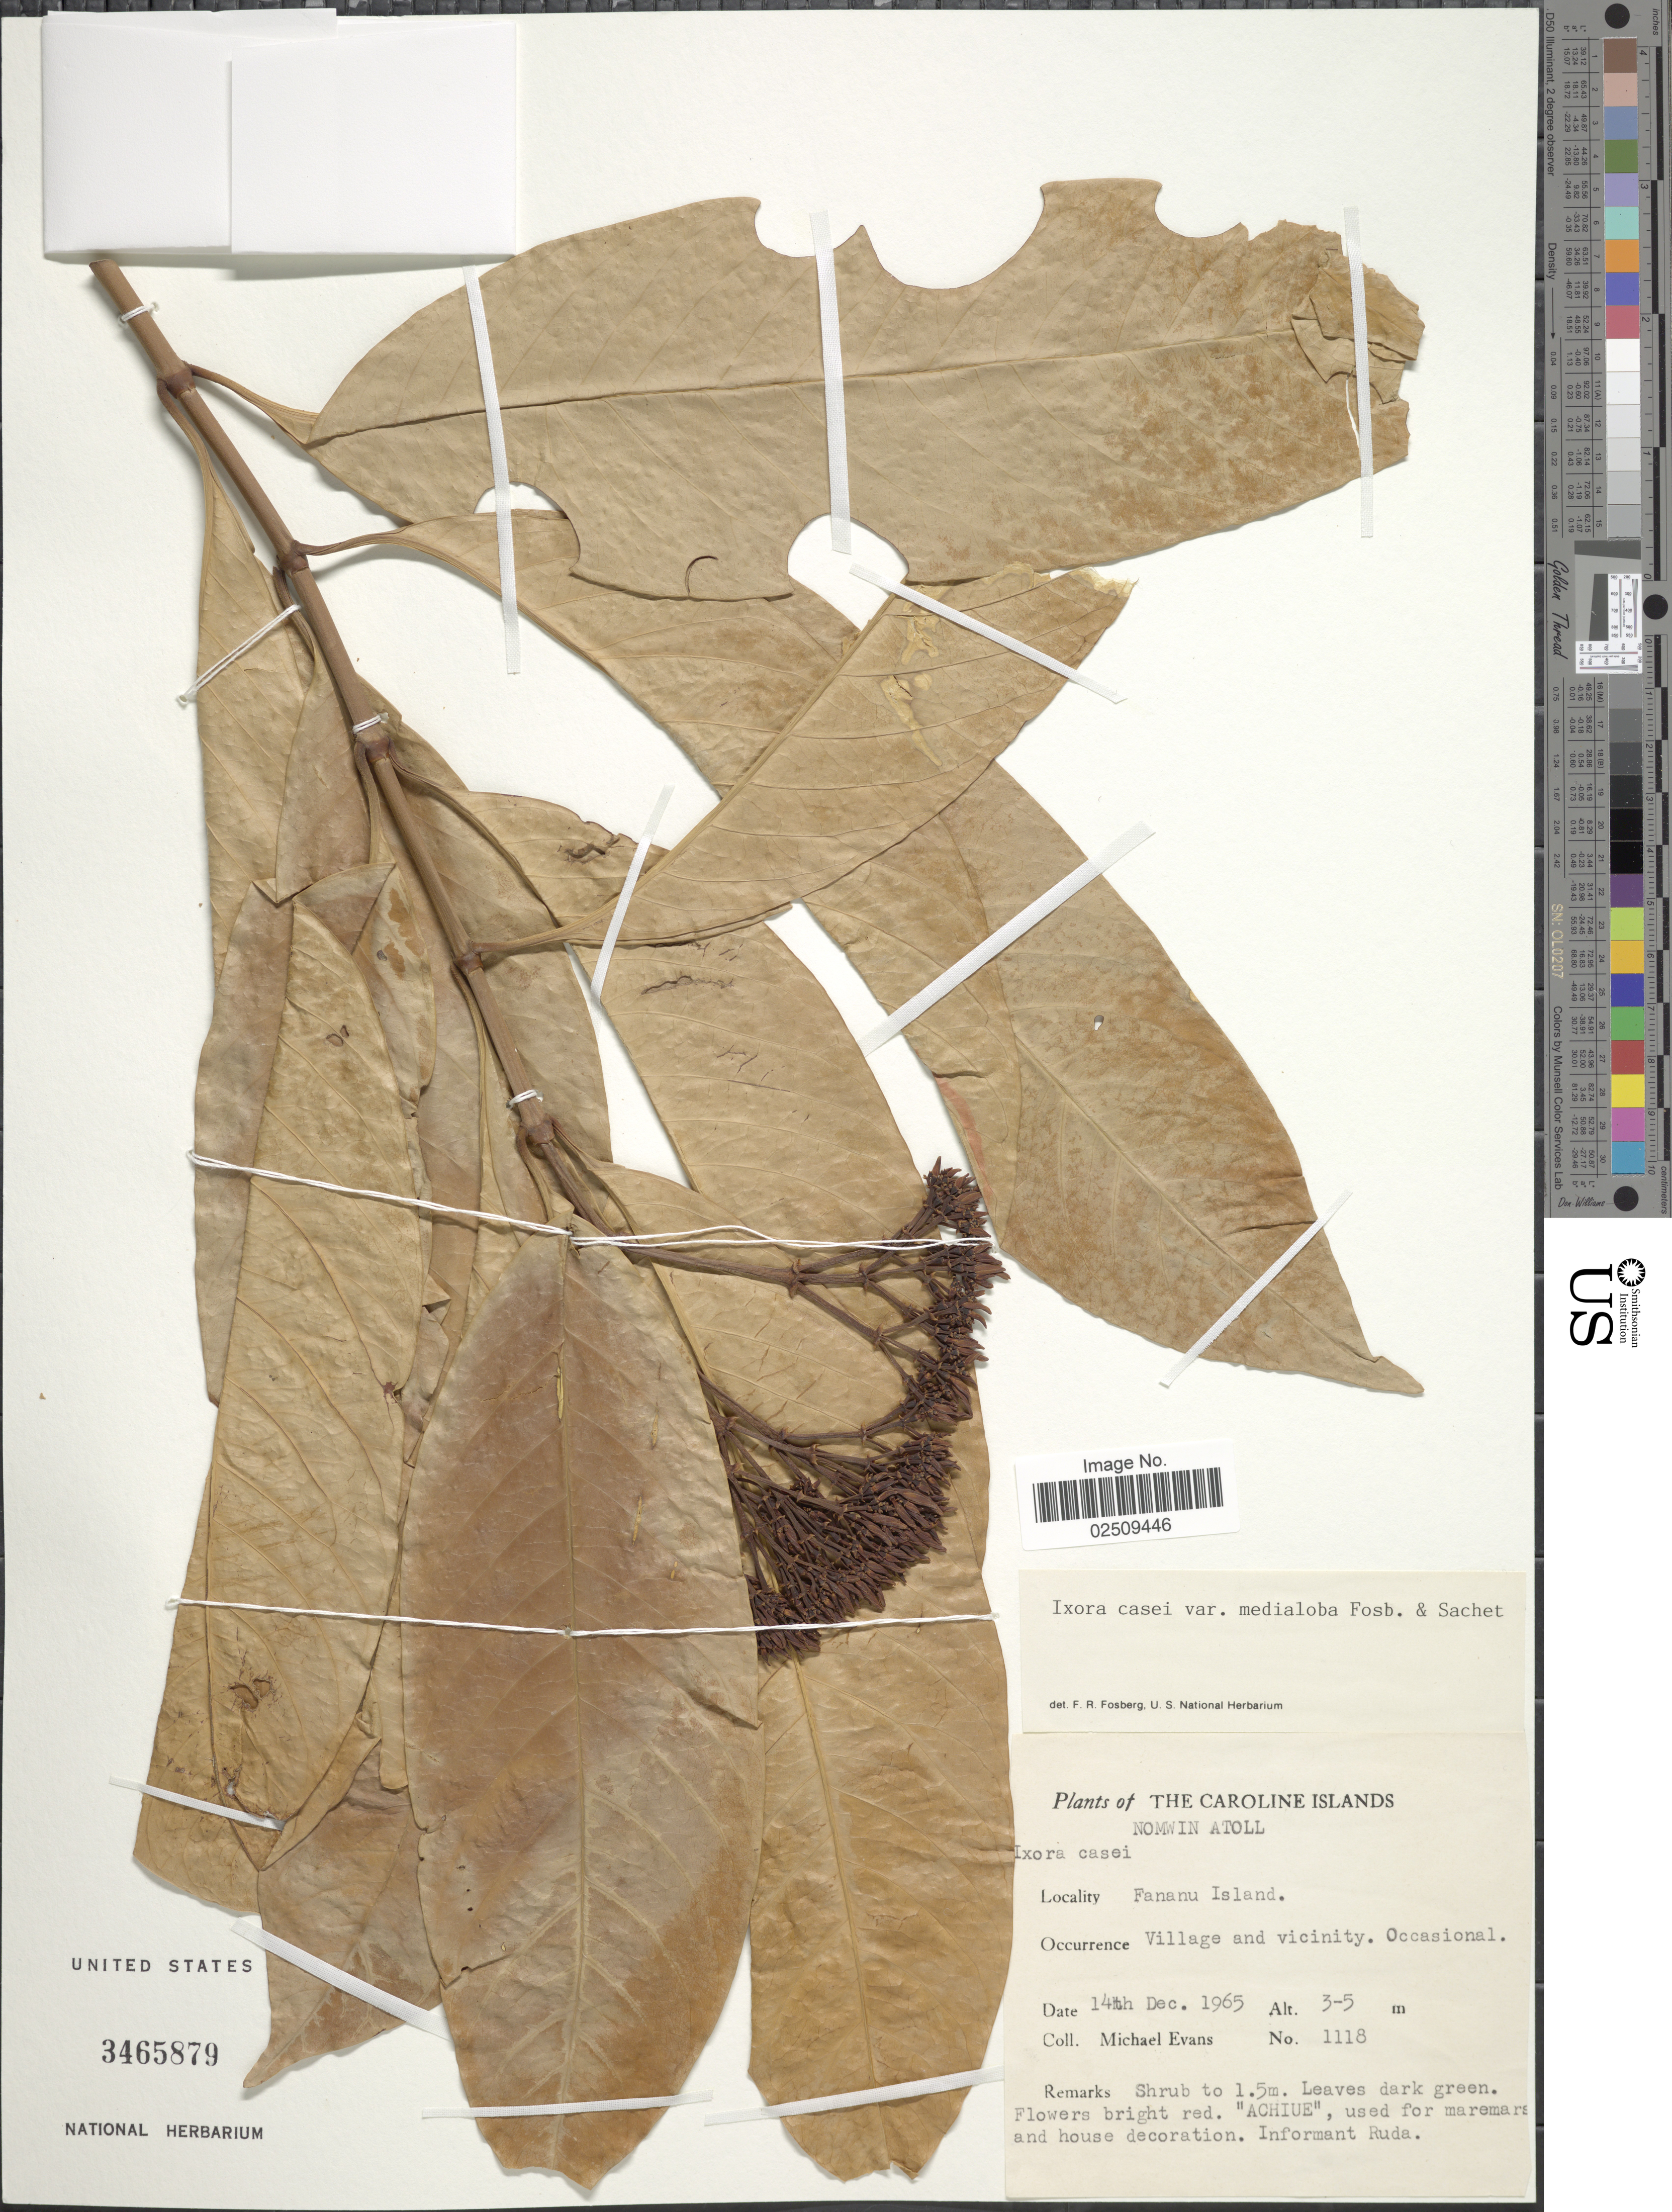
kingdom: Plantae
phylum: Tracheophyta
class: Magnoliopsida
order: Gentianales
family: Rubiaceae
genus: Ixora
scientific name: Ixora casei var. medialoba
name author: Fosberg & Sachet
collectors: M. Evans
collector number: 1118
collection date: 1965-12-14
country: Micronesia, Federated States of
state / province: Truk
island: Nomwin Atoll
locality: Nomwin Atoll, Fananu Island, Village and vicinity. Occasional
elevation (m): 3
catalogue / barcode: US 3465879